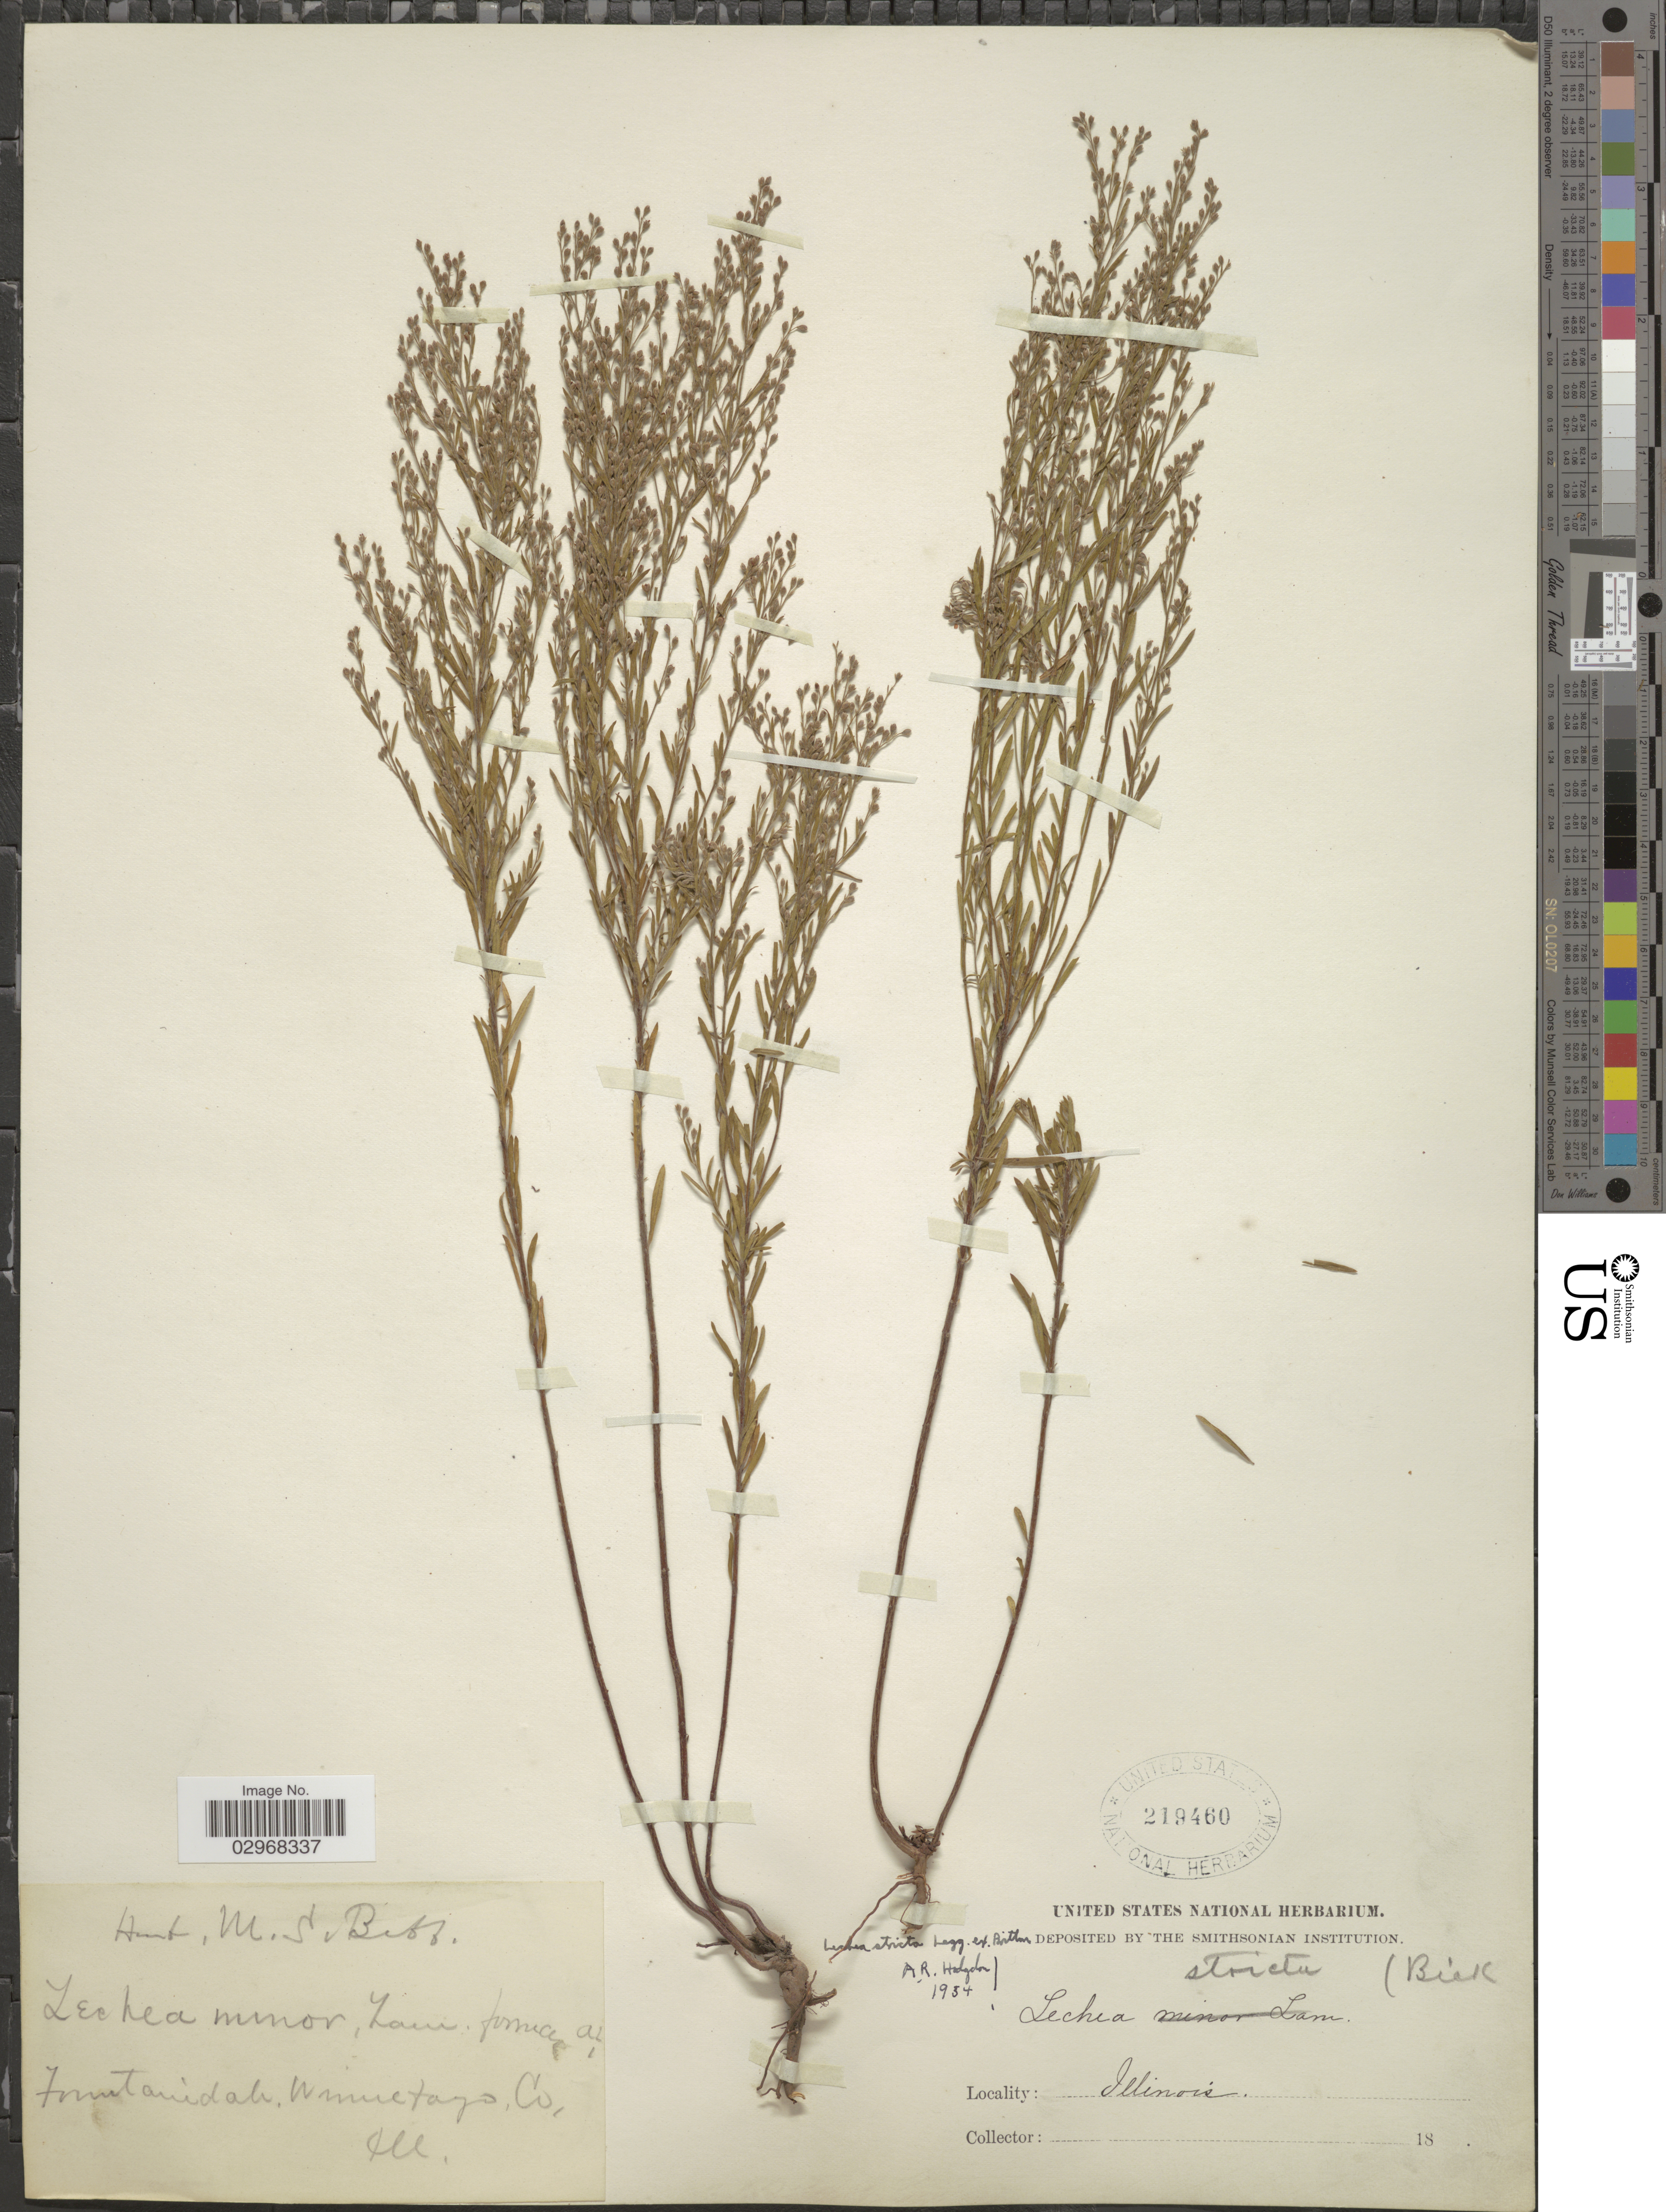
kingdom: Plantae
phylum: Tracheophyta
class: Magnoliopsida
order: Malvales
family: Cistaceae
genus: Lechea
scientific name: Lechea stricta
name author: Legg.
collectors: ex Herb. M. S. Bebb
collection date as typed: Transcribed d/m/y: //18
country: United States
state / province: Illinois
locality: Fountaindale, Winnebago Co.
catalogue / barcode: US 219460